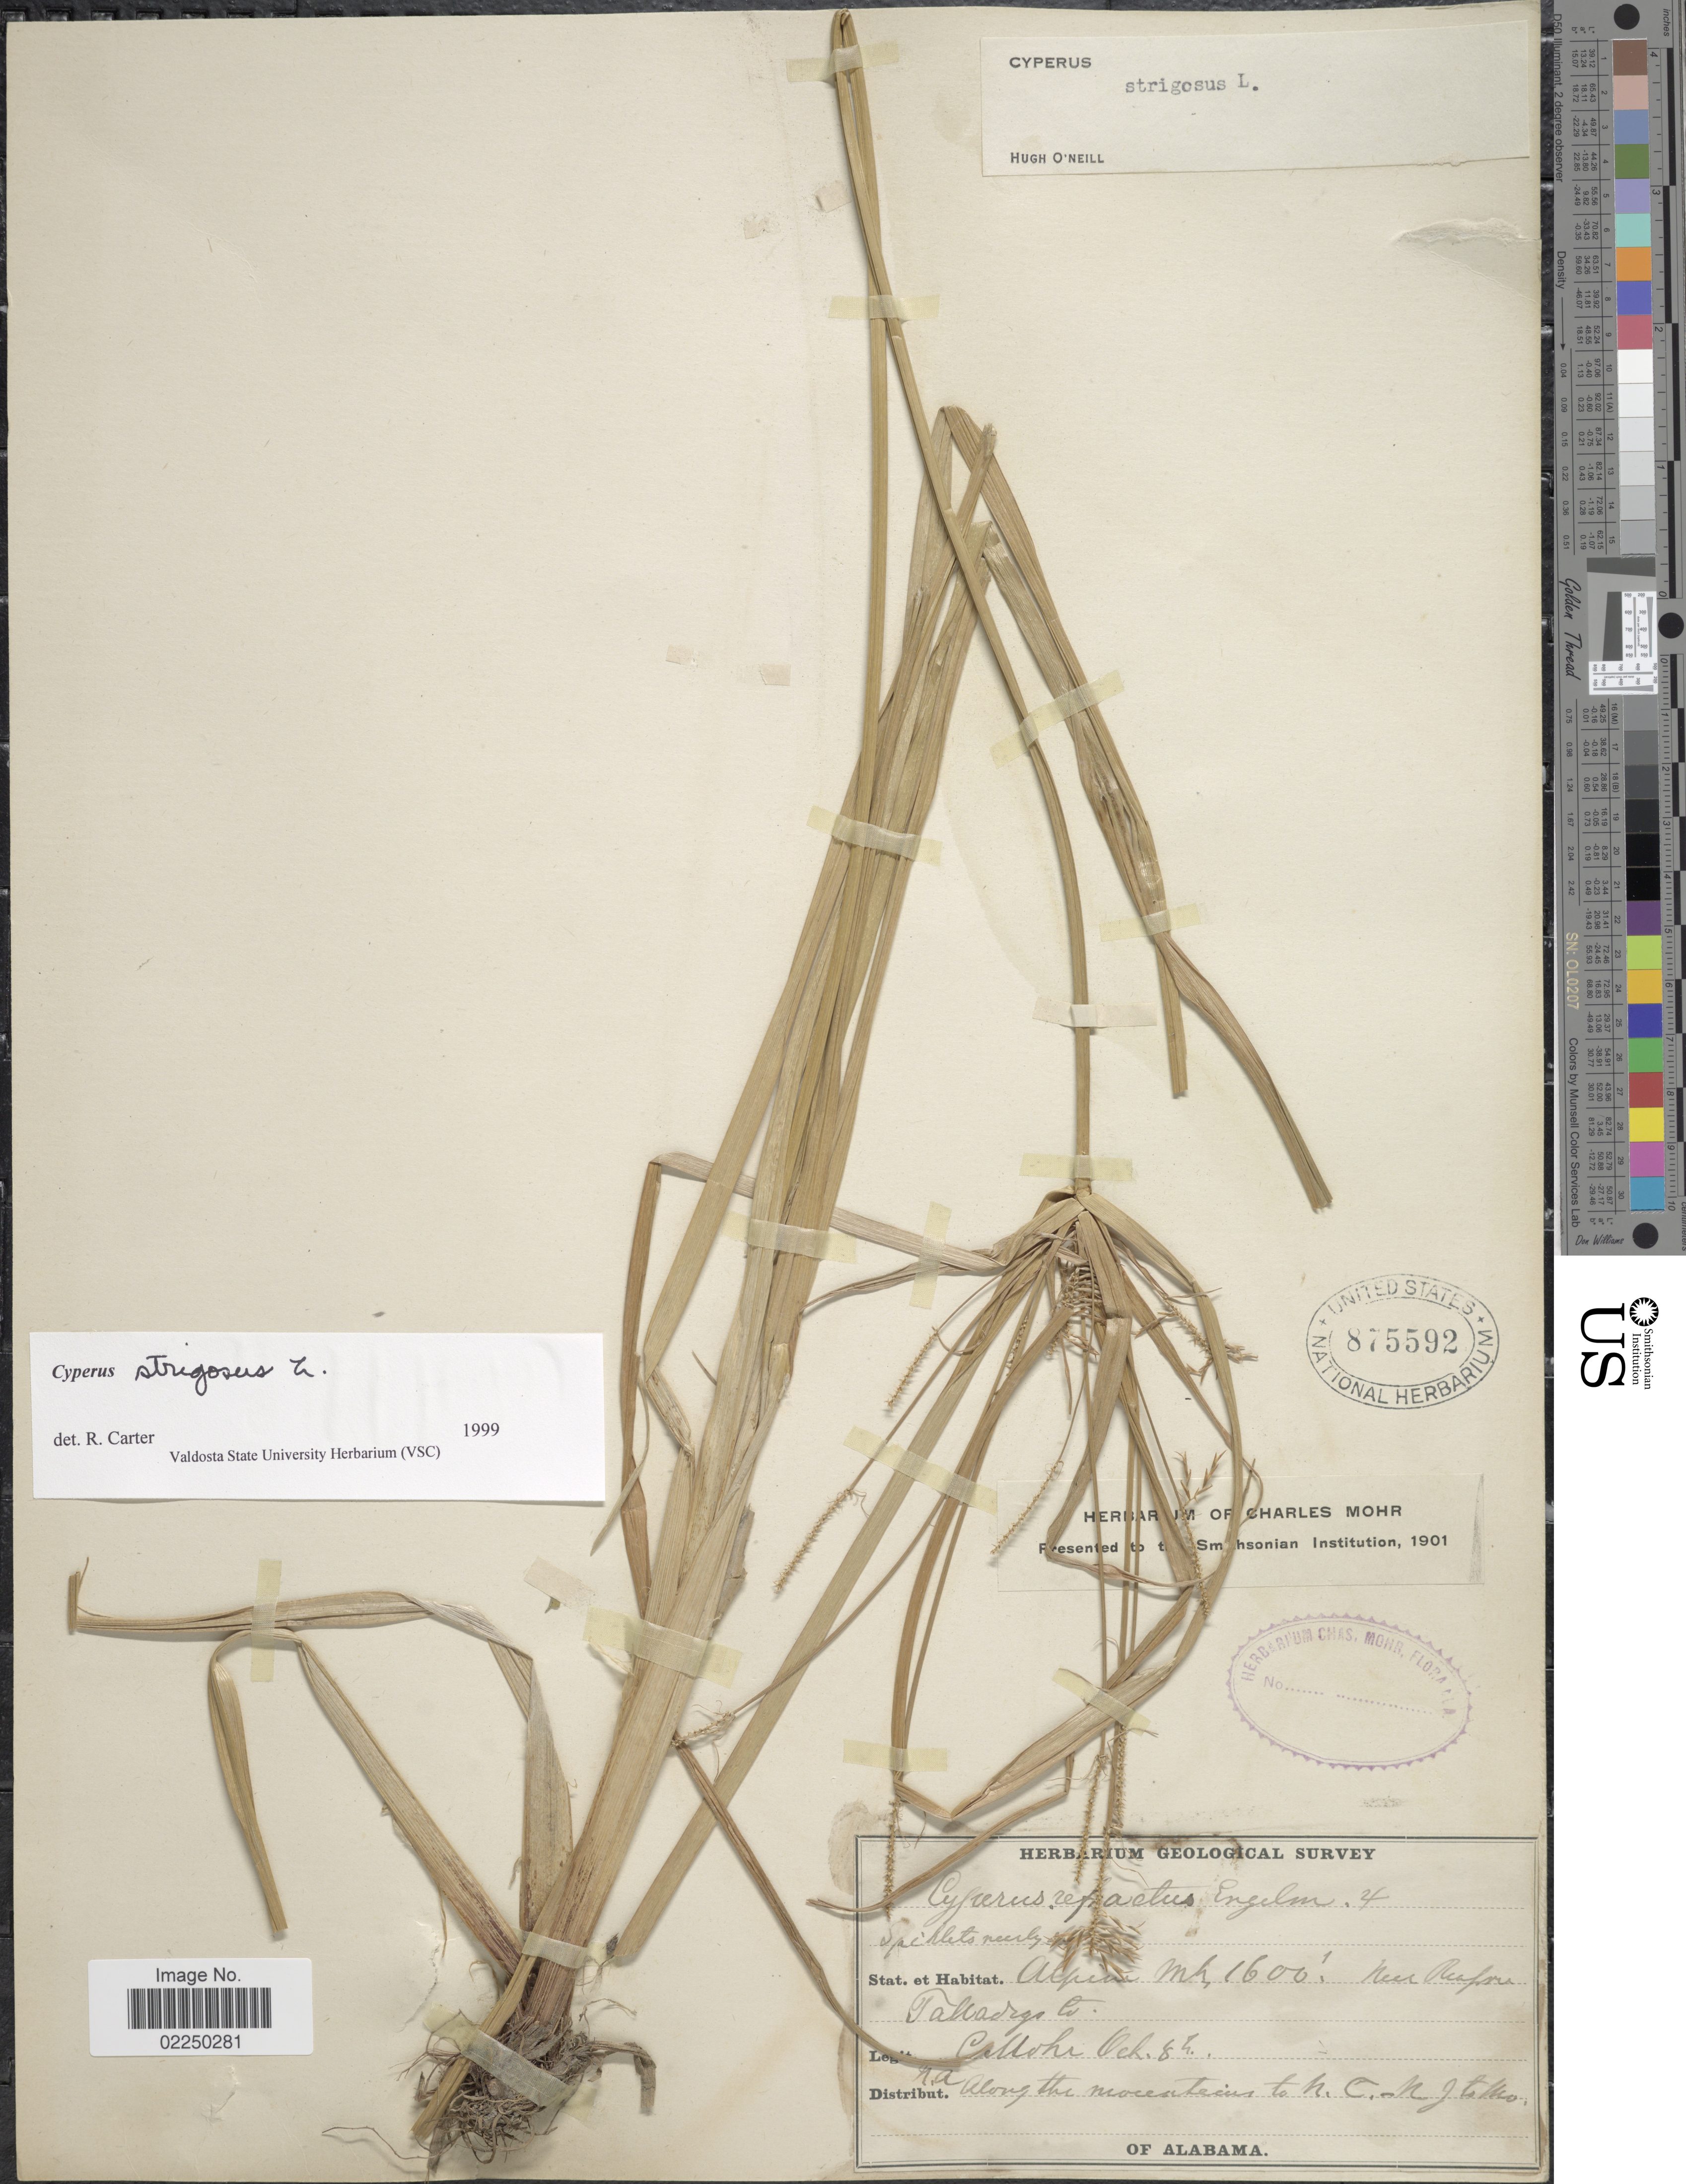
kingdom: Plantae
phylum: Tracheophyta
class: Liliopsida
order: Poales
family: Cyperaceae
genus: Cyperus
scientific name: Cyperus strigosus L.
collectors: C. T. Mohr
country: United States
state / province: Alabama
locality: Alpine Mt, near Renfroe, Talladega Co.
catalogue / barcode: US 875592